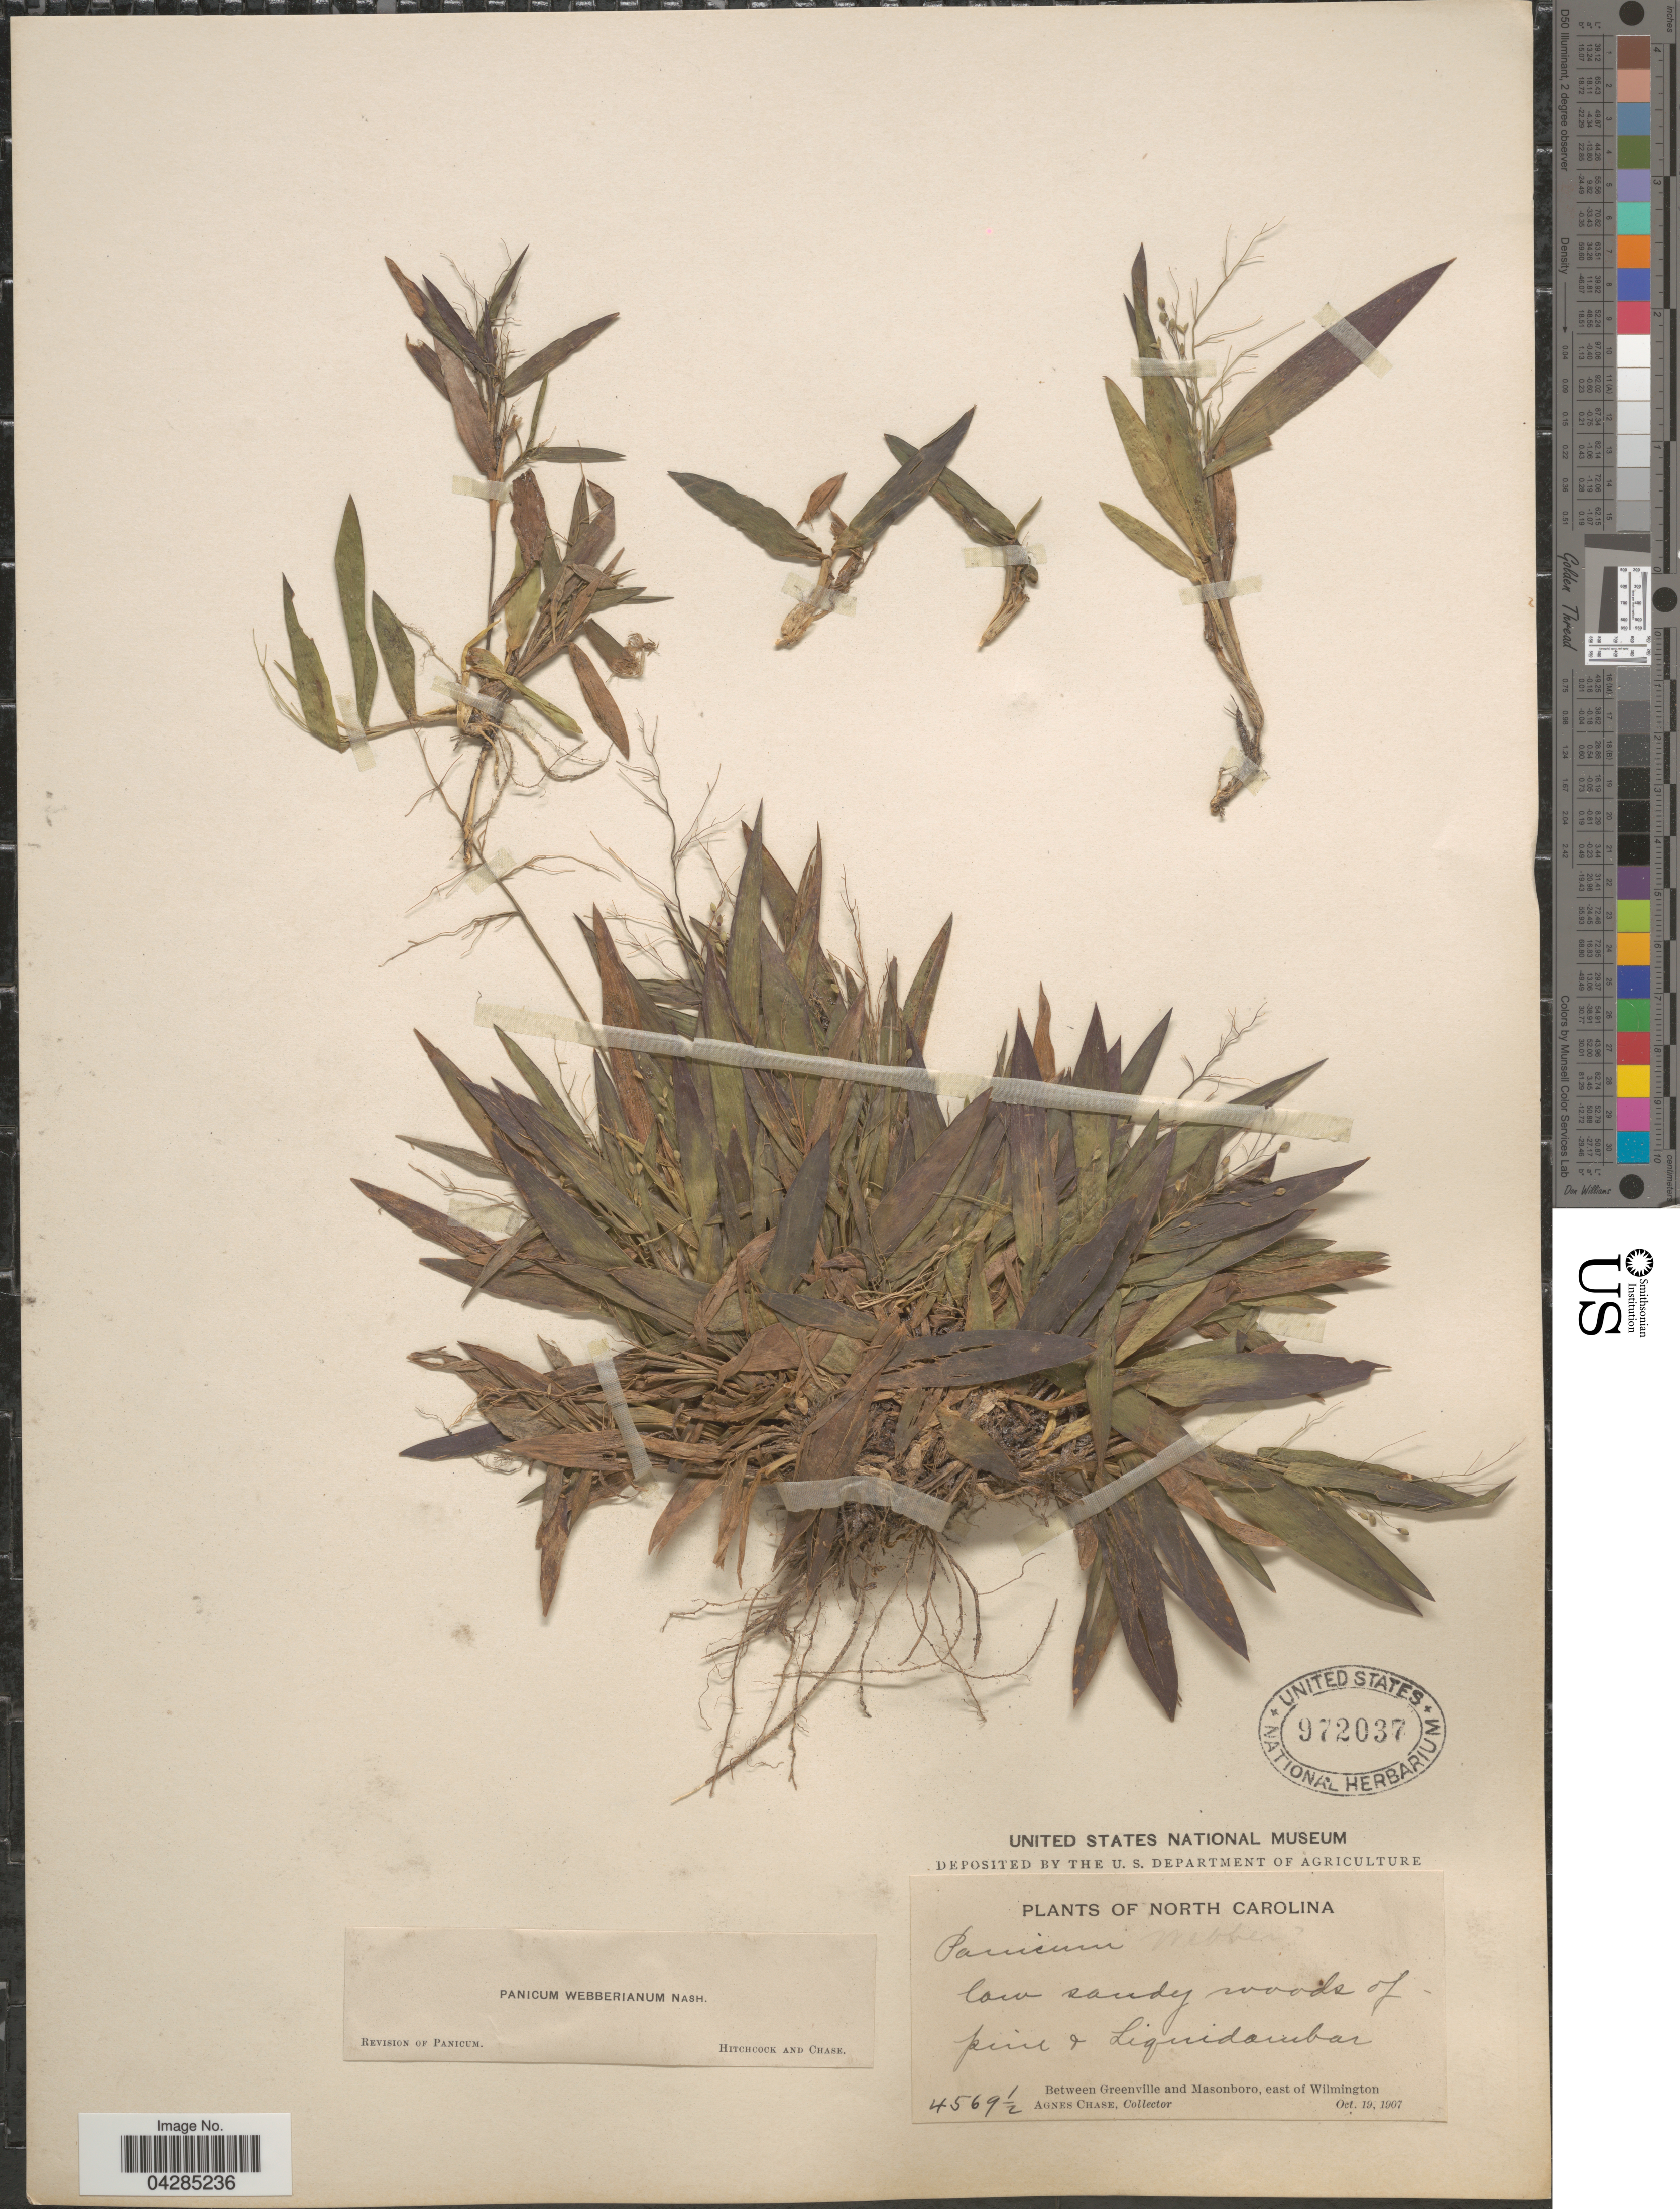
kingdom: Plantae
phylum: Tracheophyta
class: Liliopsida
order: Poales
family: Poaceae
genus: Dichanthelium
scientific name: Dichanthelium portoricense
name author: (Desv. ex Ham.) B.F. Hansen & Wunderlin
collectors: A. Chase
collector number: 4569½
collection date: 1907-10-19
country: United States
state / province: North Carolina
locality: Low sandy woods of pine & Liquidambar. Between Greenville and Masonboro, east of Wilmington.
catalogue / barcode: US 972037